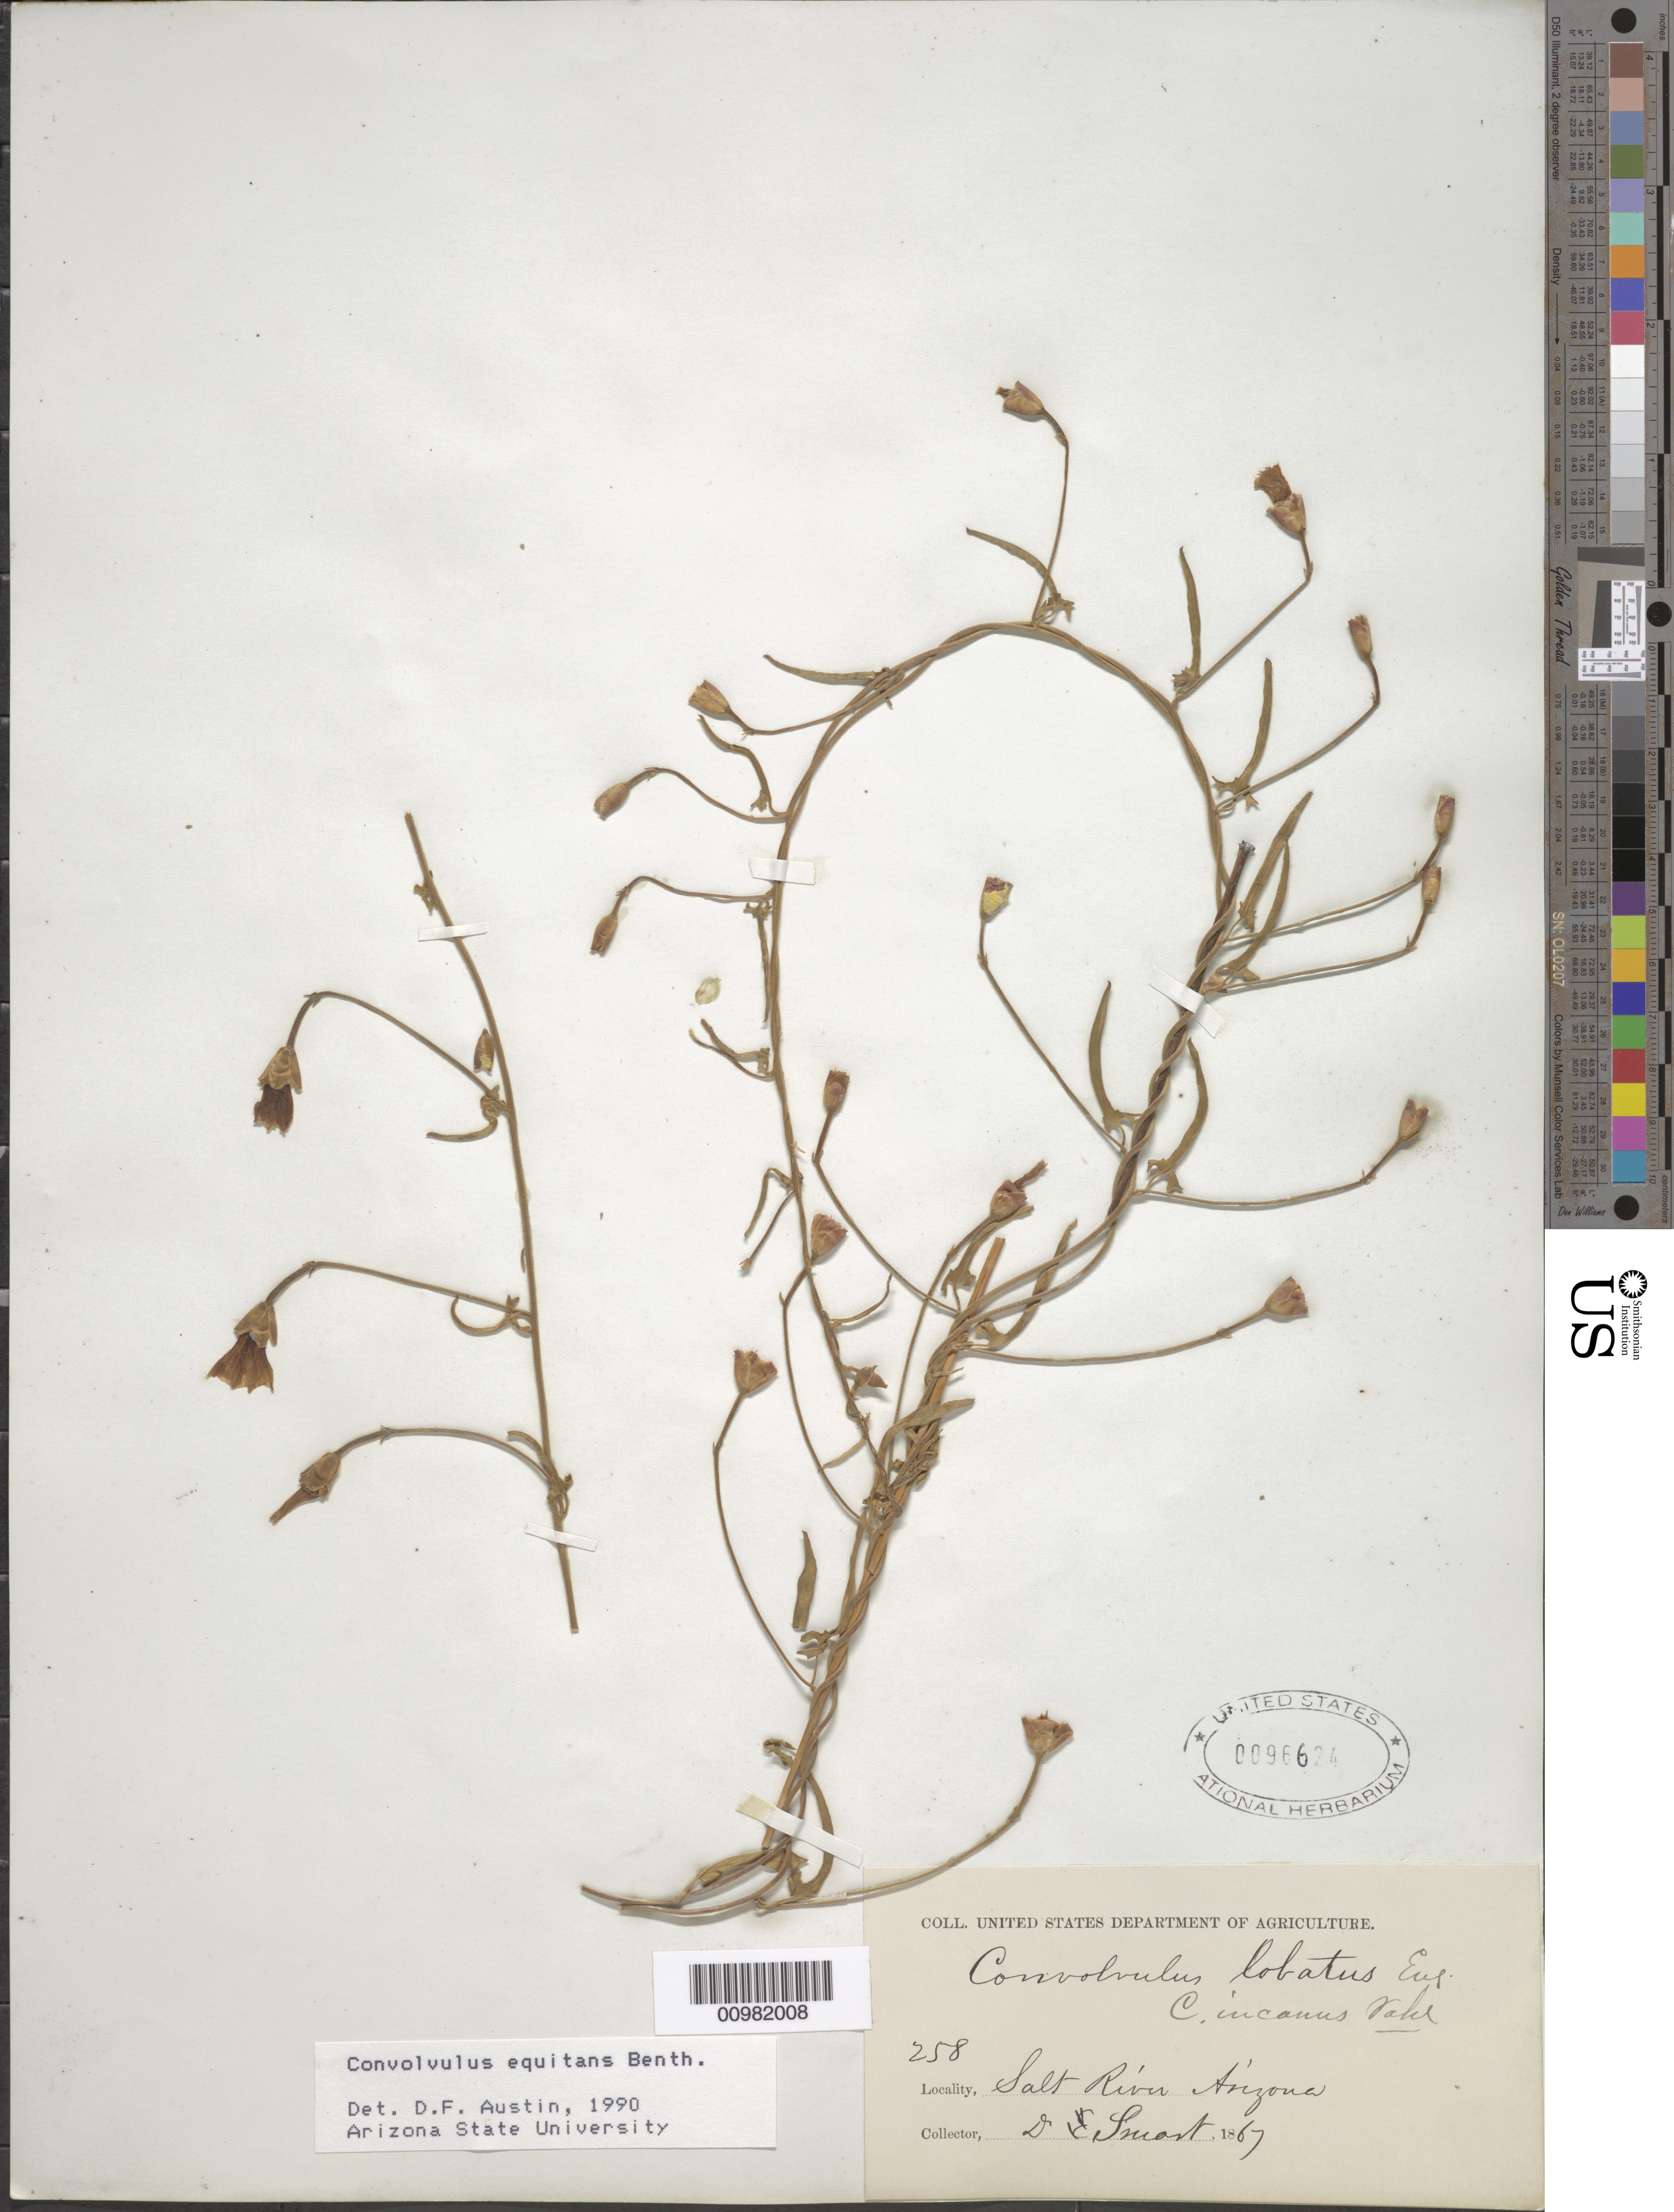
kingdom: Plantae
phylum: Tracheophyta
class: Magnoliopsida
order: Solanales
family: Convolvulaceae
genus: Convolvulus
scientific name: Convolvulus equitans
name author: Benth.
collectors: C. Smart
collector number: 258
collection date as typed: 1867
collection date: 1867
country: United States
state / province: Arizona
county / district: Gila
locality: Salt River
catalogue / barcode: US 96624